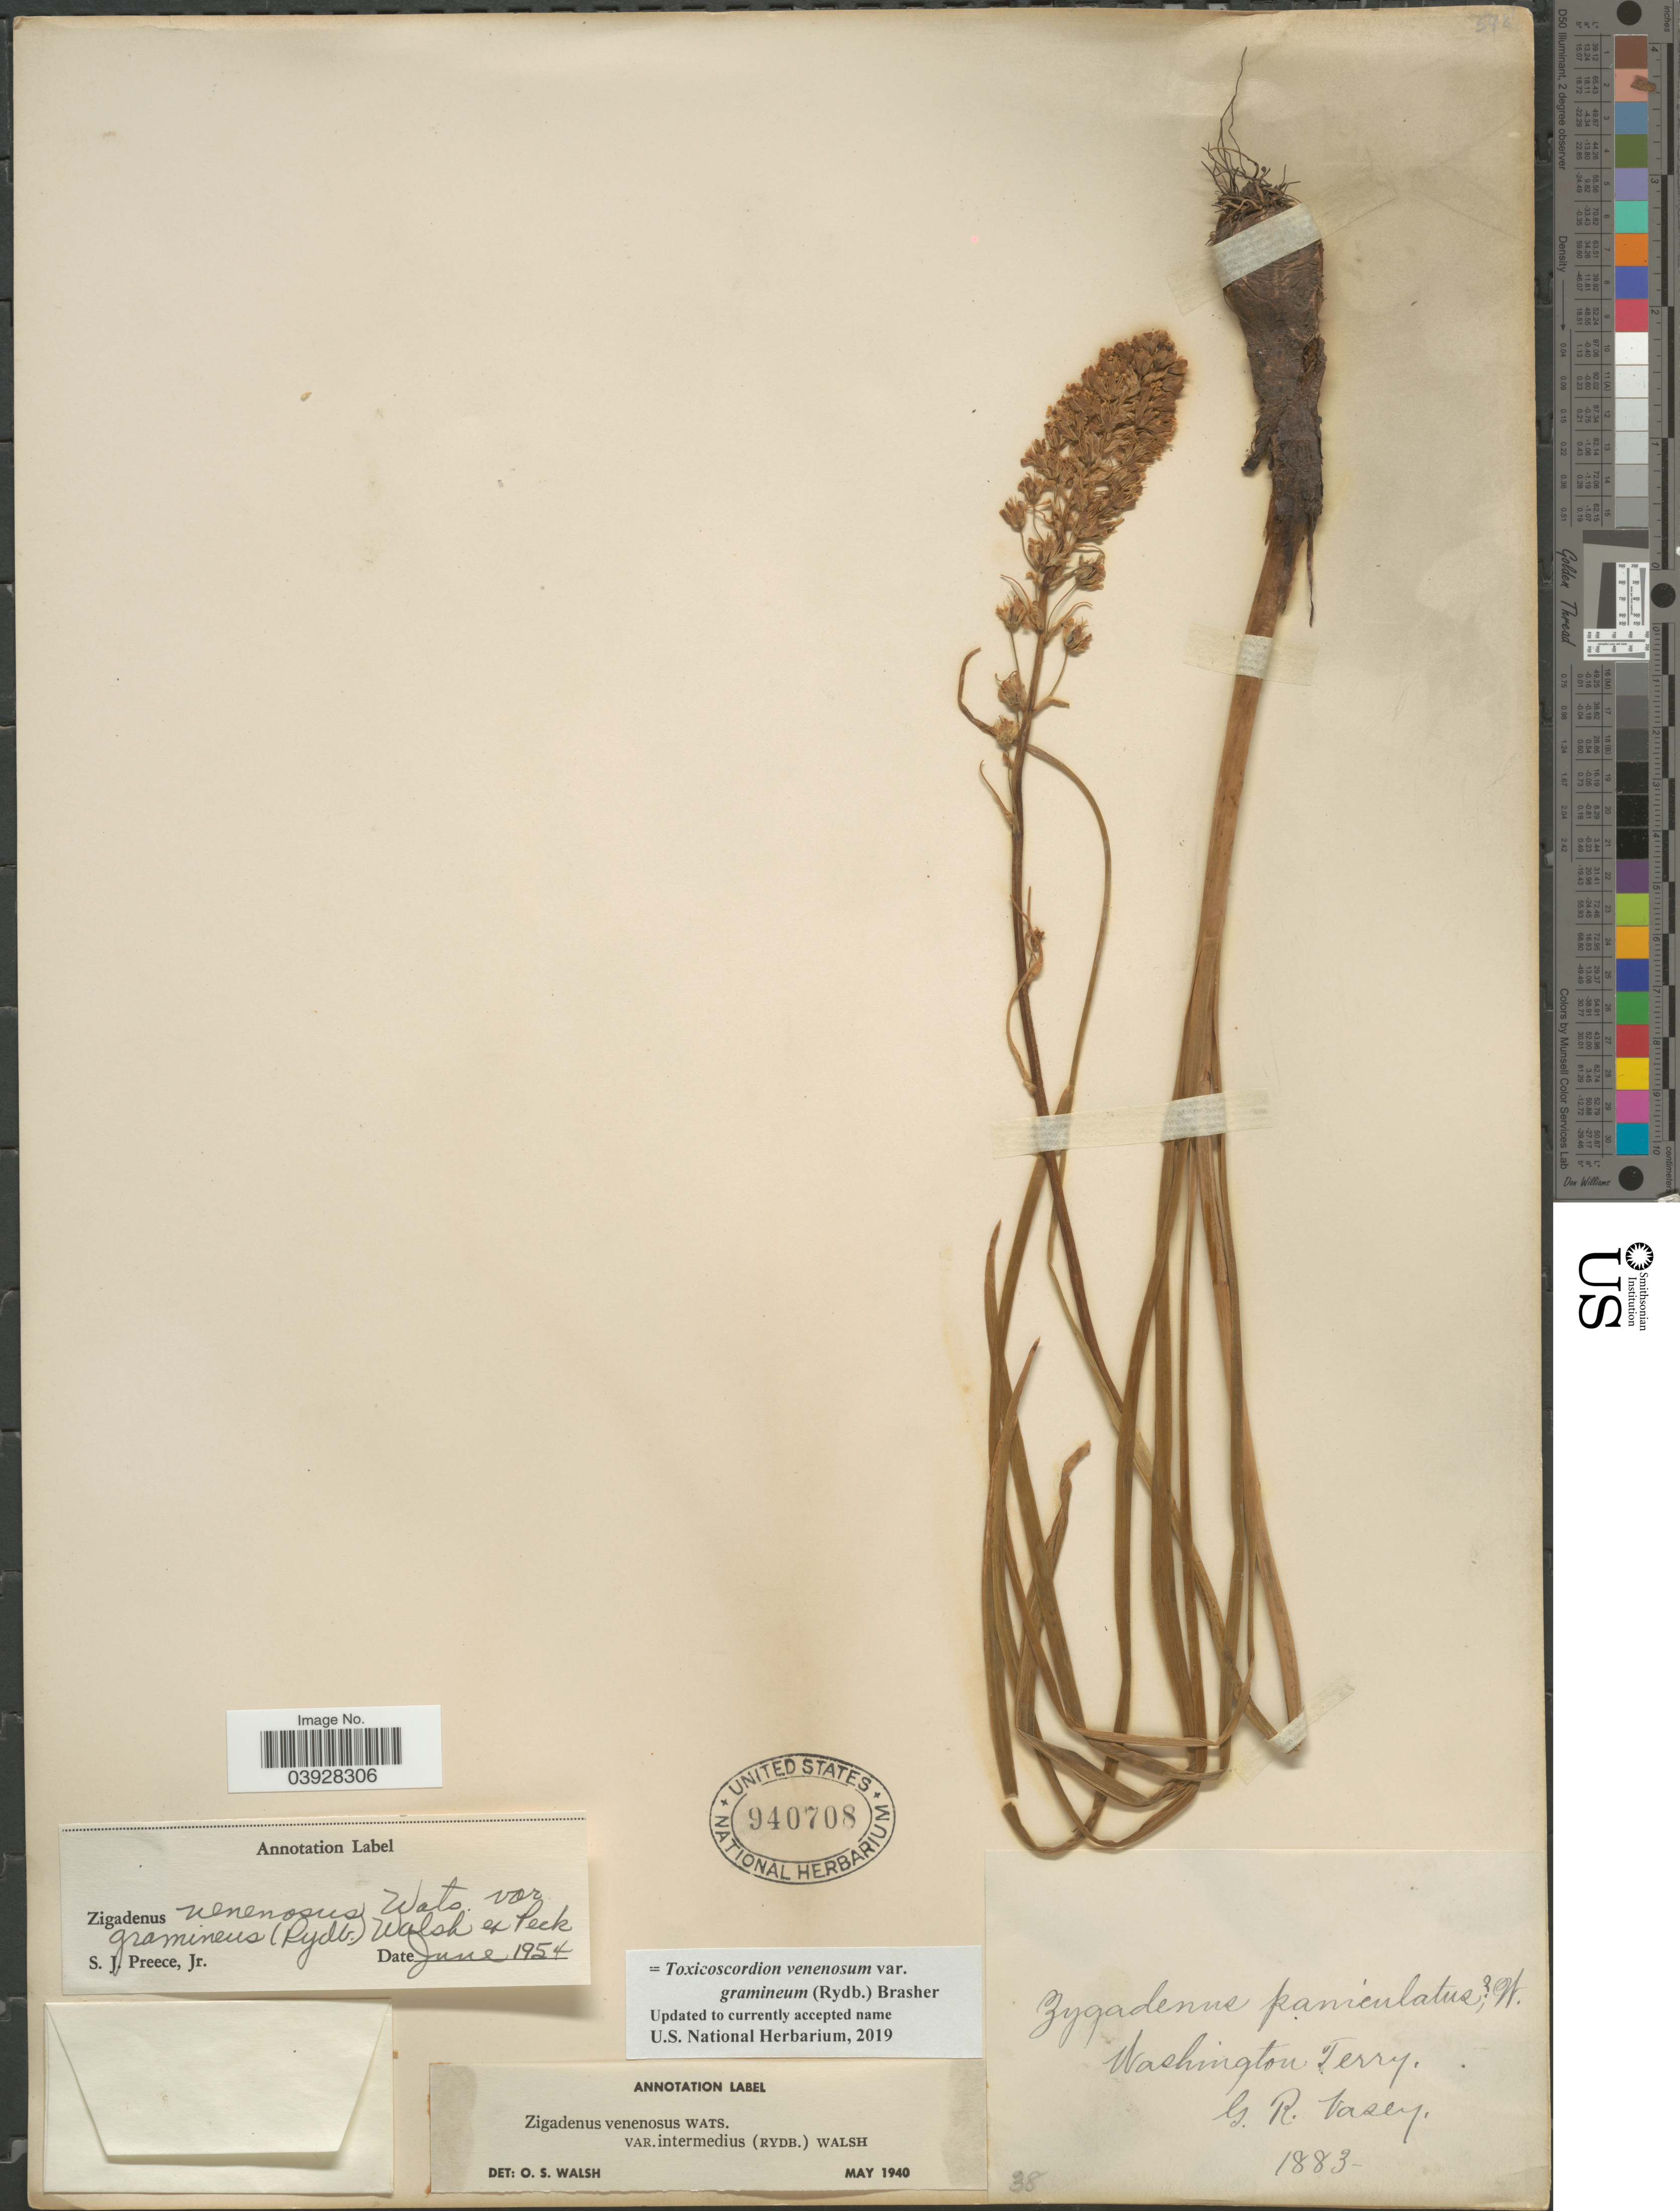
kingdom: Plantae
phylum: Tracheophyta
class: Liliopsida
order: Liliales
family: Melanthiaceae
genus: Toxicoscordion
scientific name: Toxicoscordion venenosum var. gramineum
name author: (Rydb.) Brasher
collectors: G. R. Vasey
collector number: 38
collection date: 1883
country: United States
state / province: Washington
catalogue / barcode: US 940708